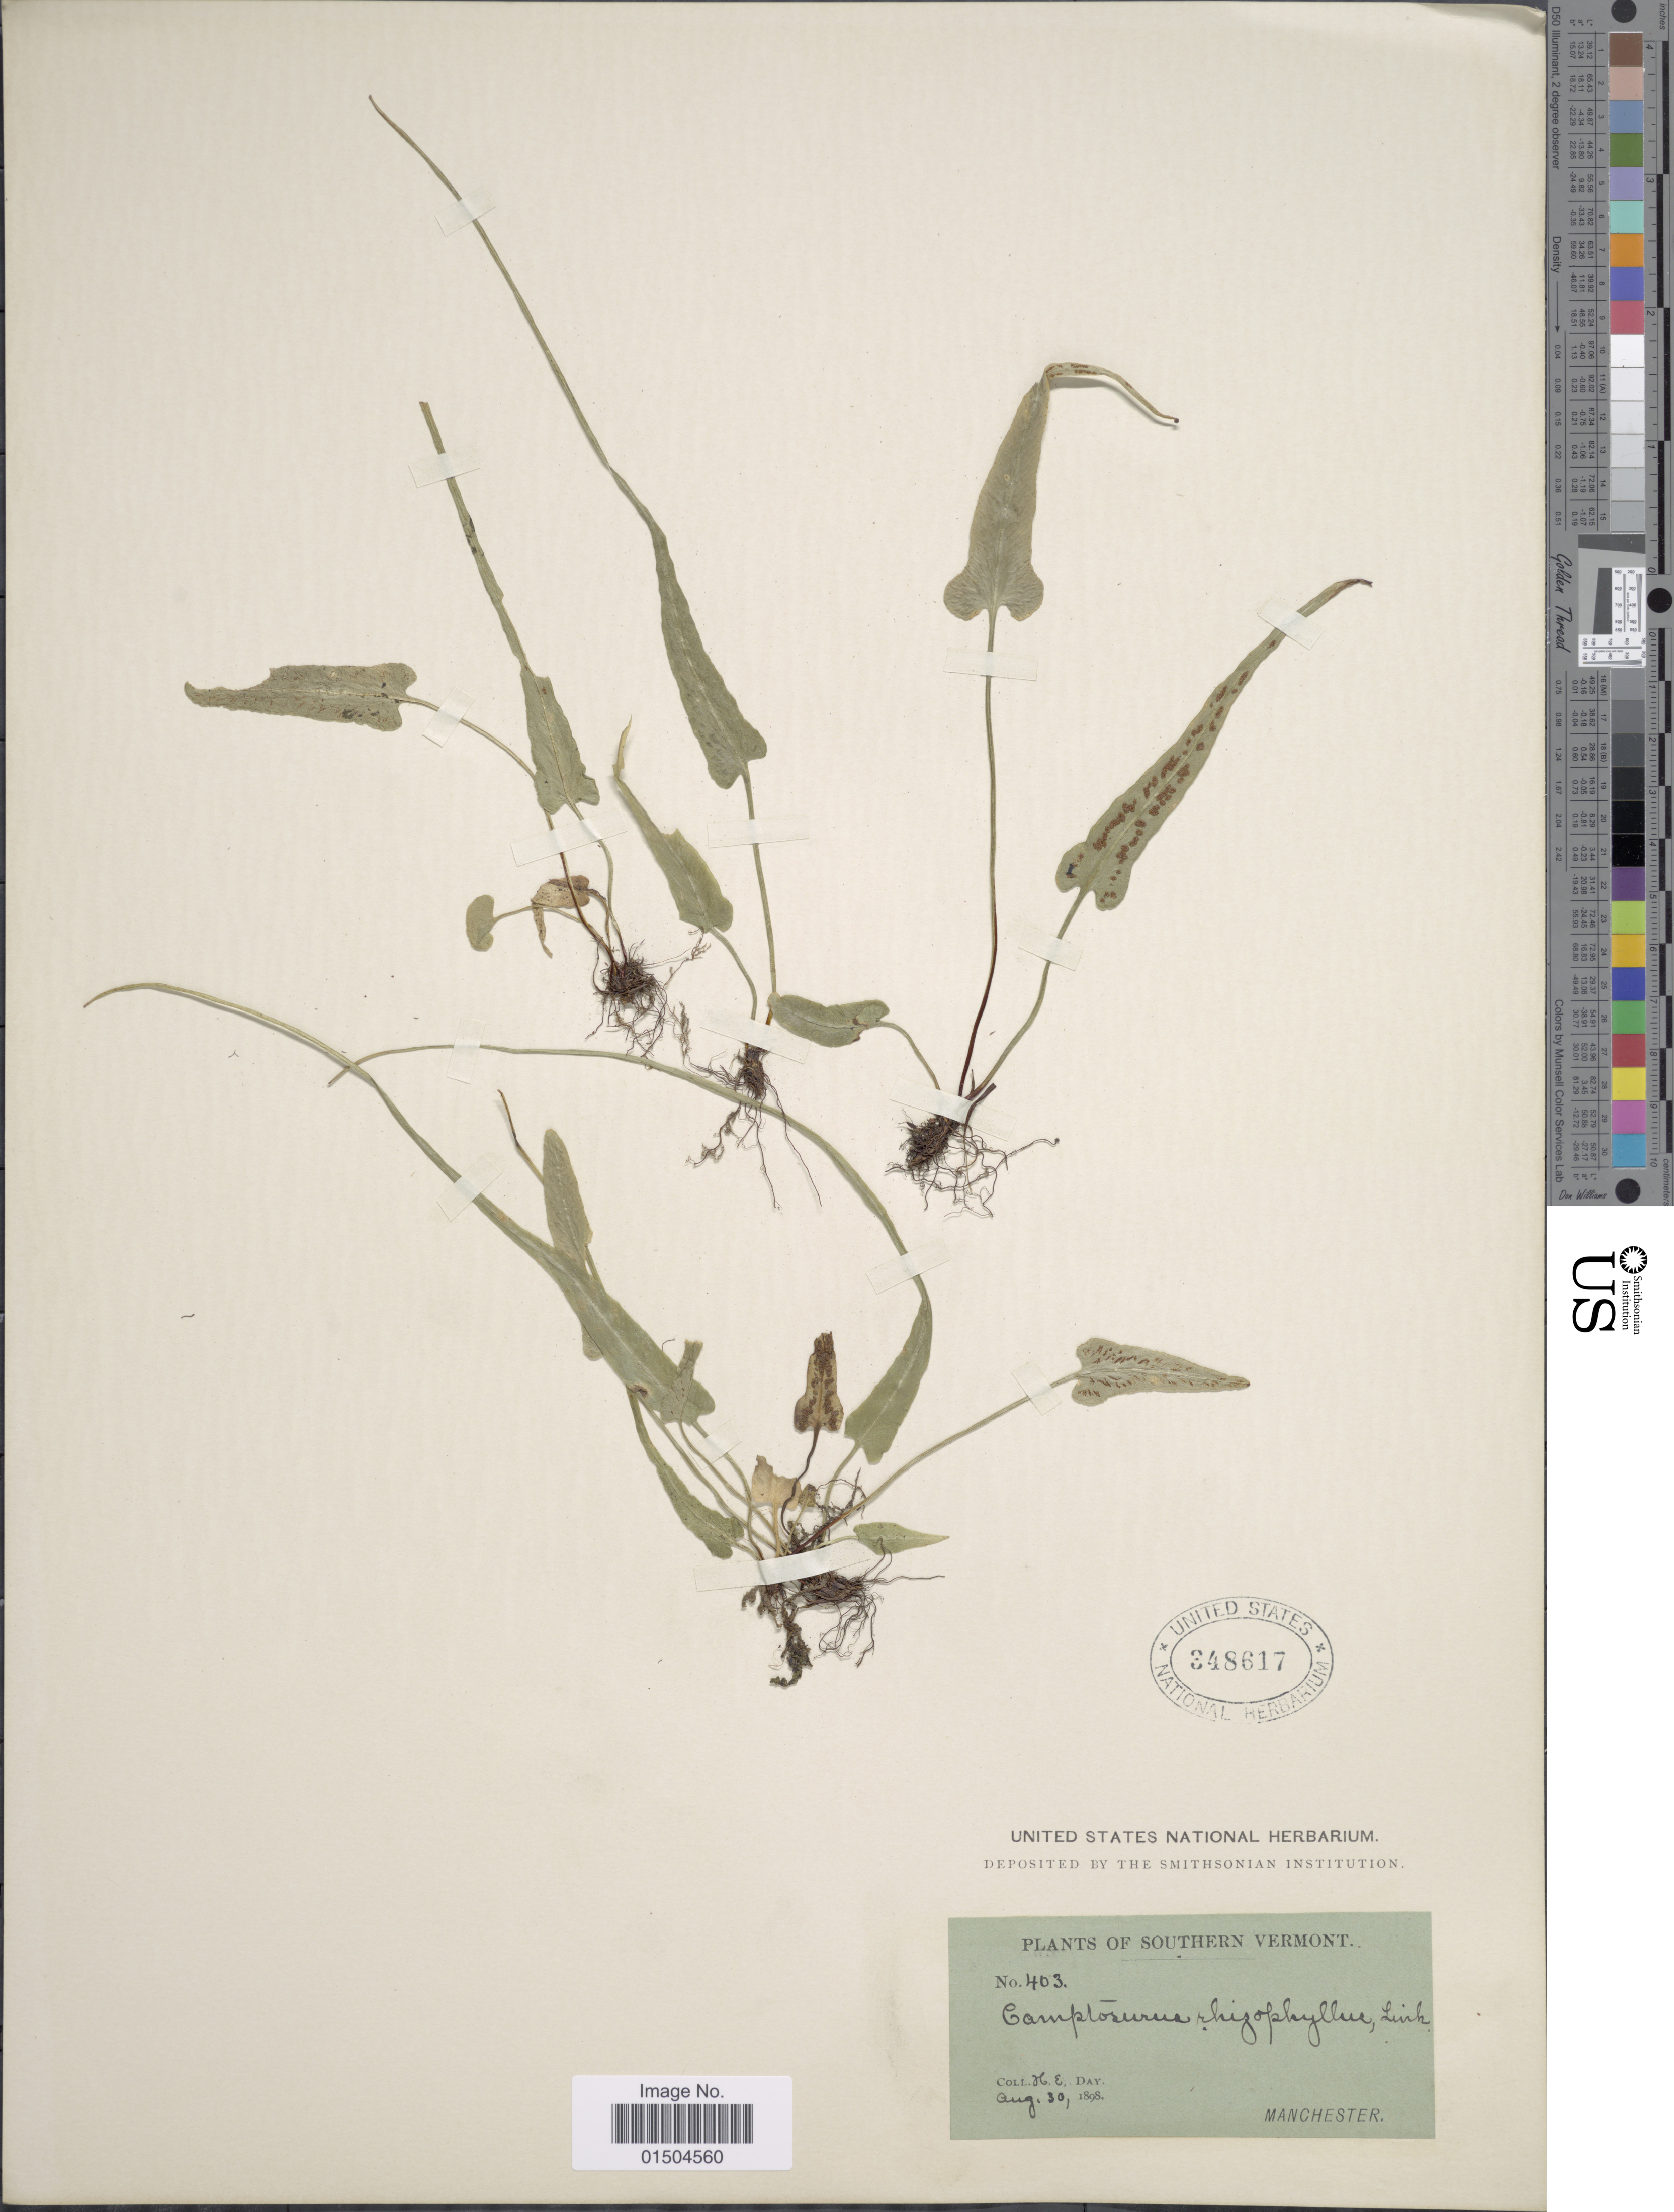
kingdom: Plantae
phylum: Tracheophyta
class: Polypodiopsida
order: Polypodiales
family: Aspleniaceae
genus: Asplenium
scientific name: Asplenium rhizophyllum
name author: L.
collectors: M. Day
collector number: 403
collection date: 1898-08-30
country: United States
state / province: Vermont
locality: Southern Vermont.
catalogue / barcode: US 348617